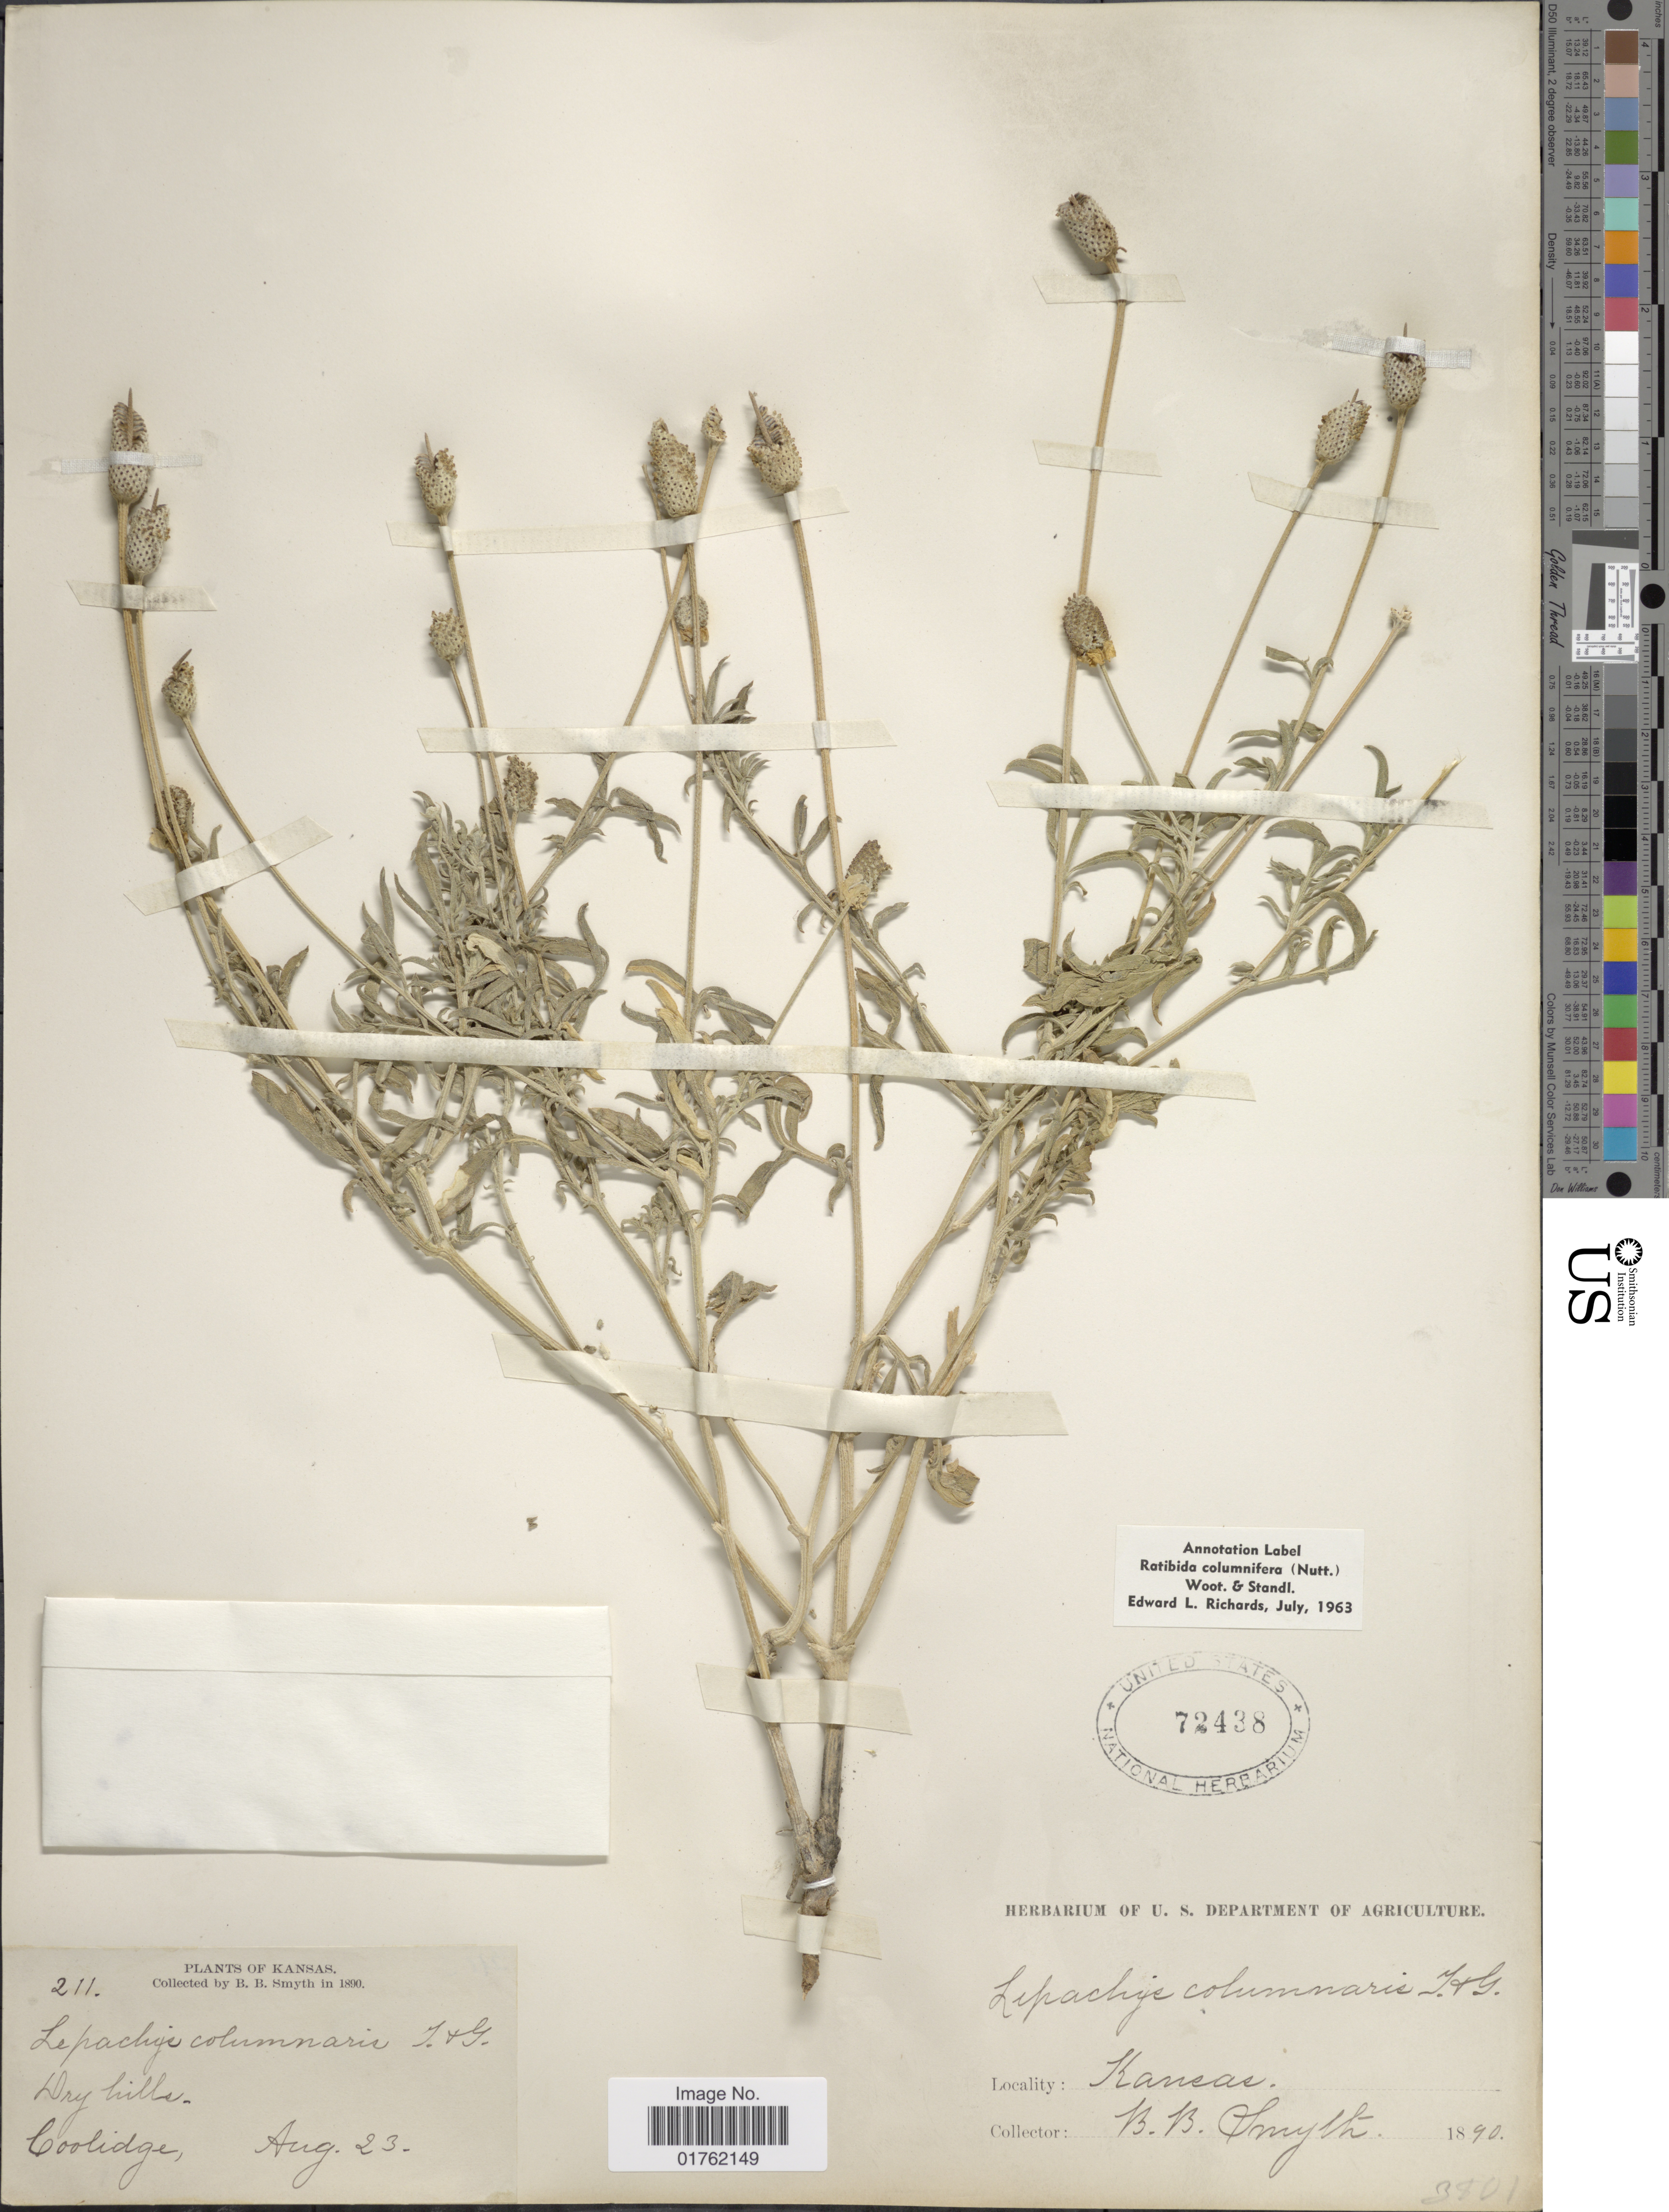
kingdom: Plantae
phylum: Tracheophyta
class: Magnoliopsida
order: Asterales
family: Asteraceae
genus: Ratibida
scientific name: Ratibida columnaris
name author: (Pursh) D. Don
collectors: B. Smyth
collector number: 211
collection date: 1890-08-23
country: United States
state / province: Kansas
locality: Dry hills, Cooloidge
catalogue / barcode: US 72438